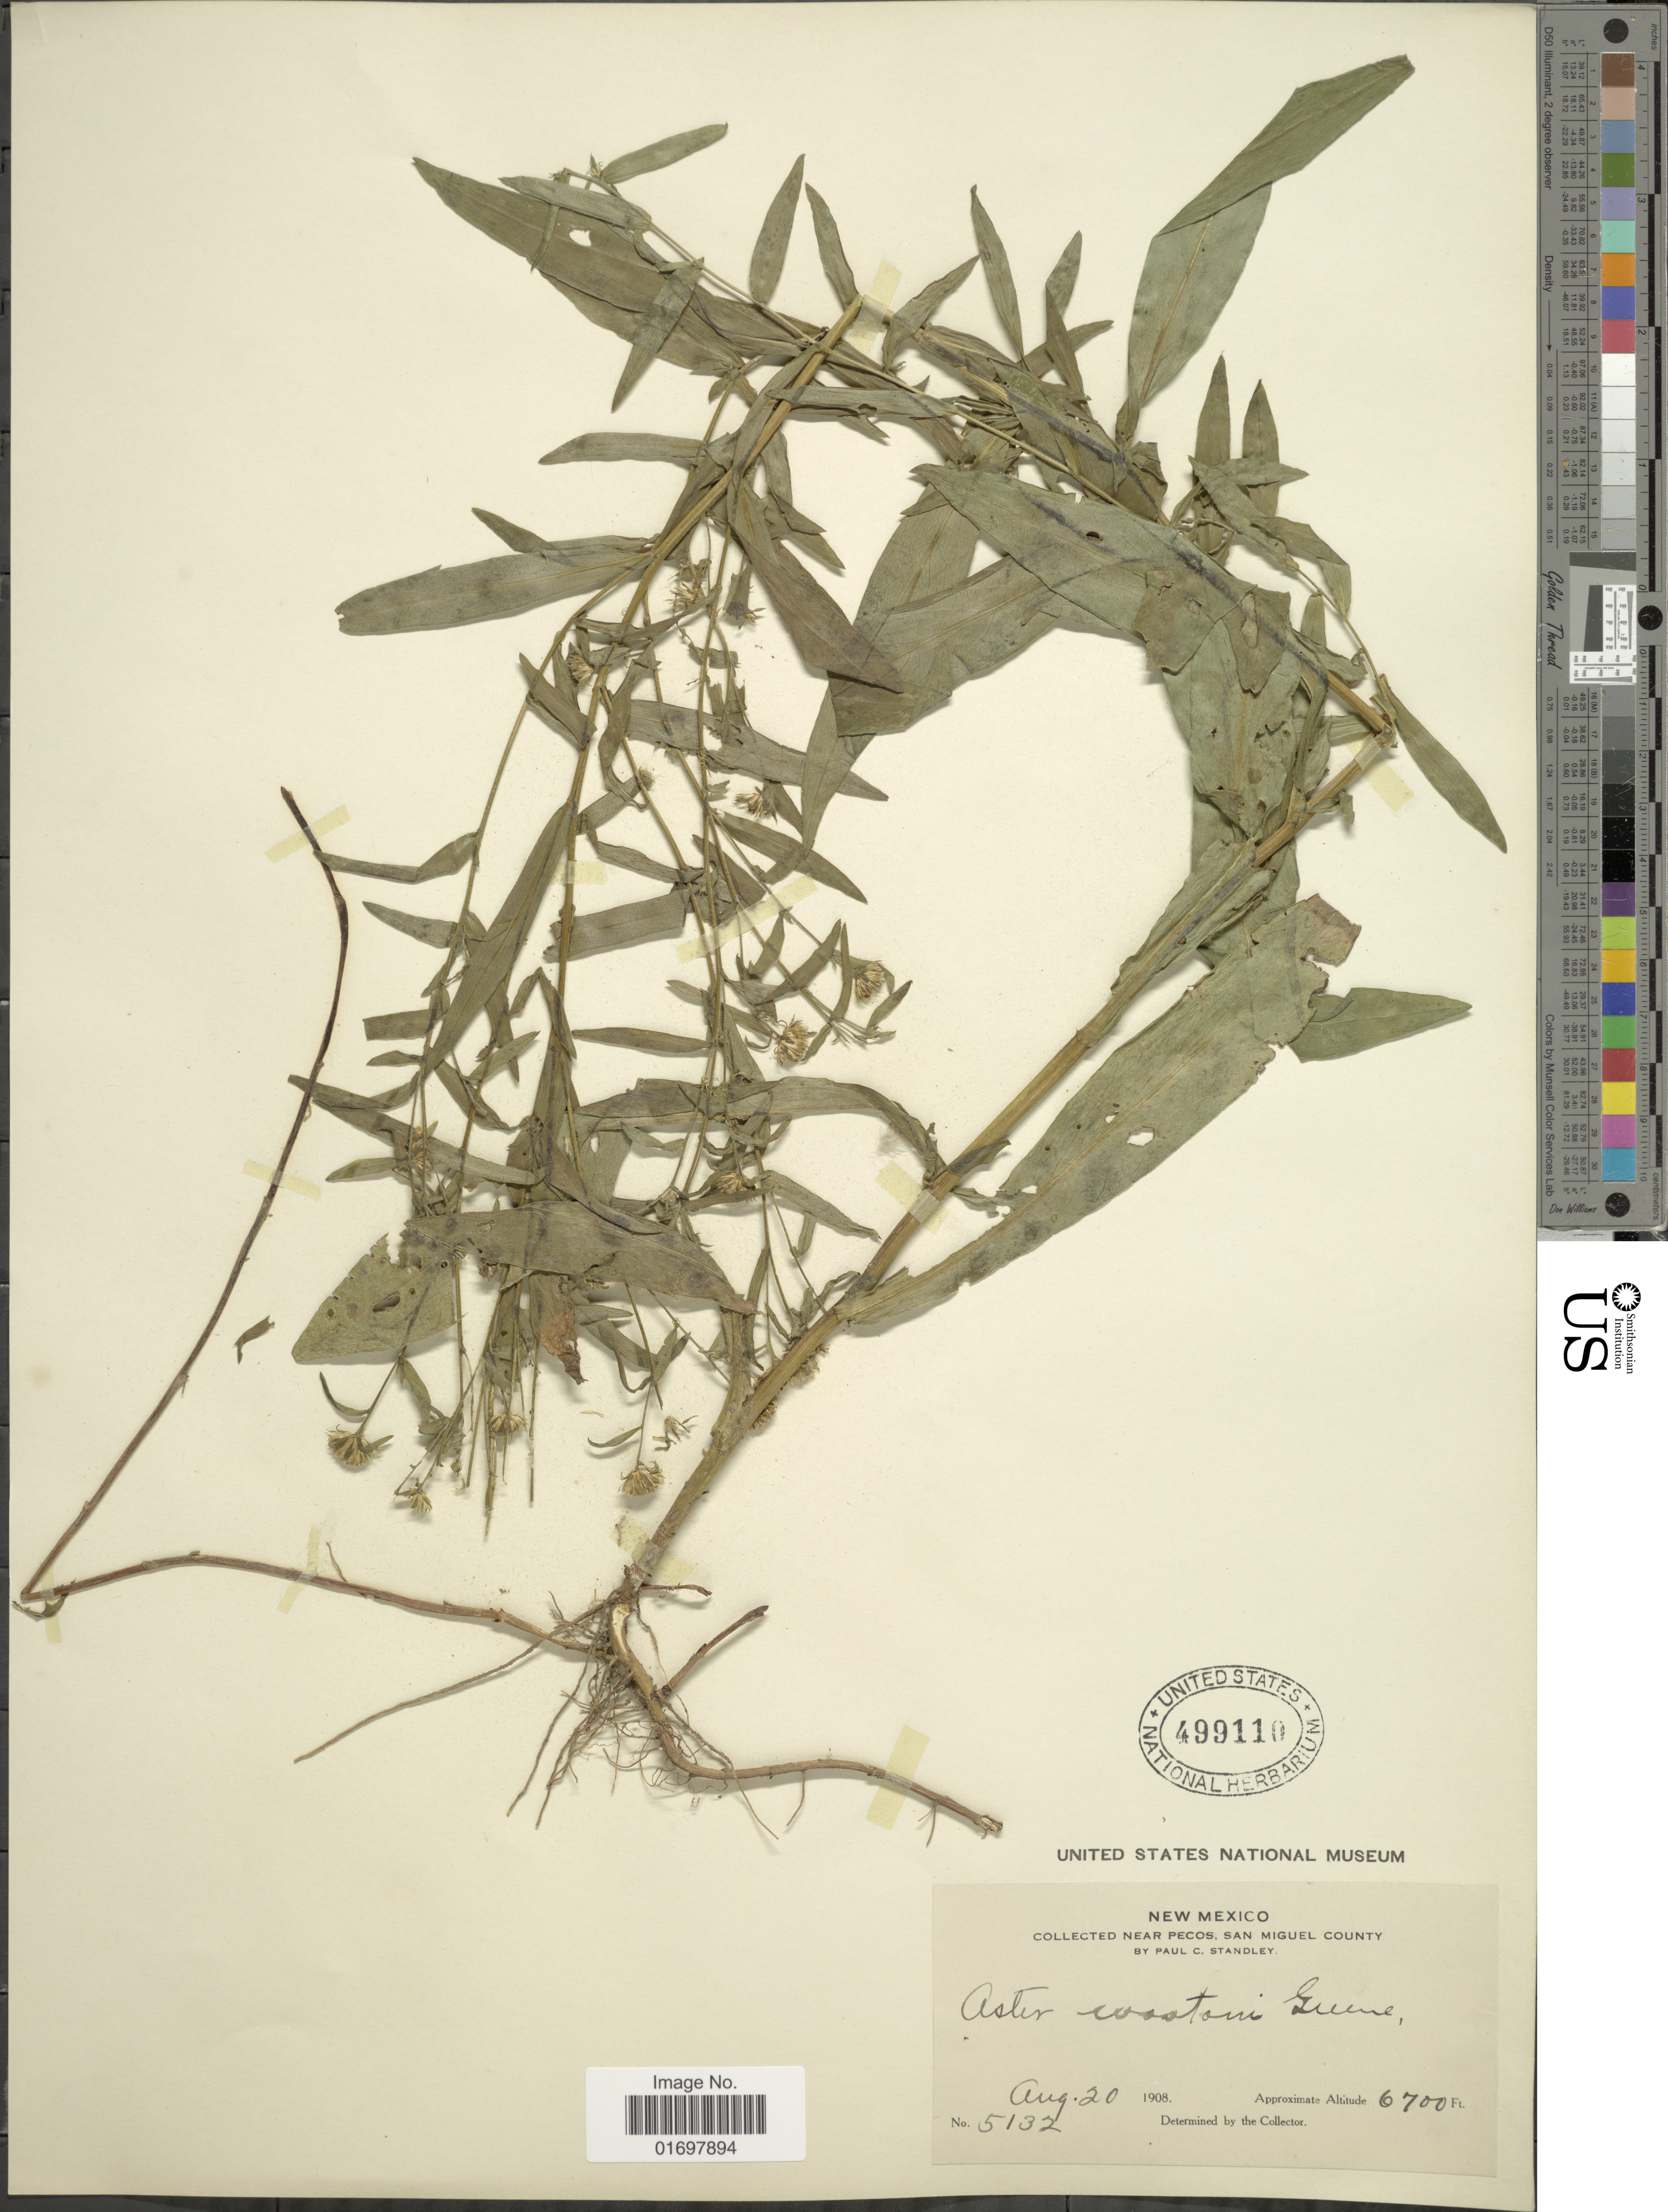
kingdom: Plantae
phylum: Tracheophyta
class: Magnoliopsida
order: Asterales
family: Asteraceae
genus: Symphyotrichum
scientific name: Symphyotrichum lanceolatum var. hesperium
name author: (A. Gray) G.L. Nesom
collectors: P. C. Standley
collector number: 5132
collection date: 1908-08-20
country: United States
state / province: New Mexico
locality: New Mexico, Near Pecos, San Miguel County.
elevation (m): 2042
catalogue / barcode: US 499110